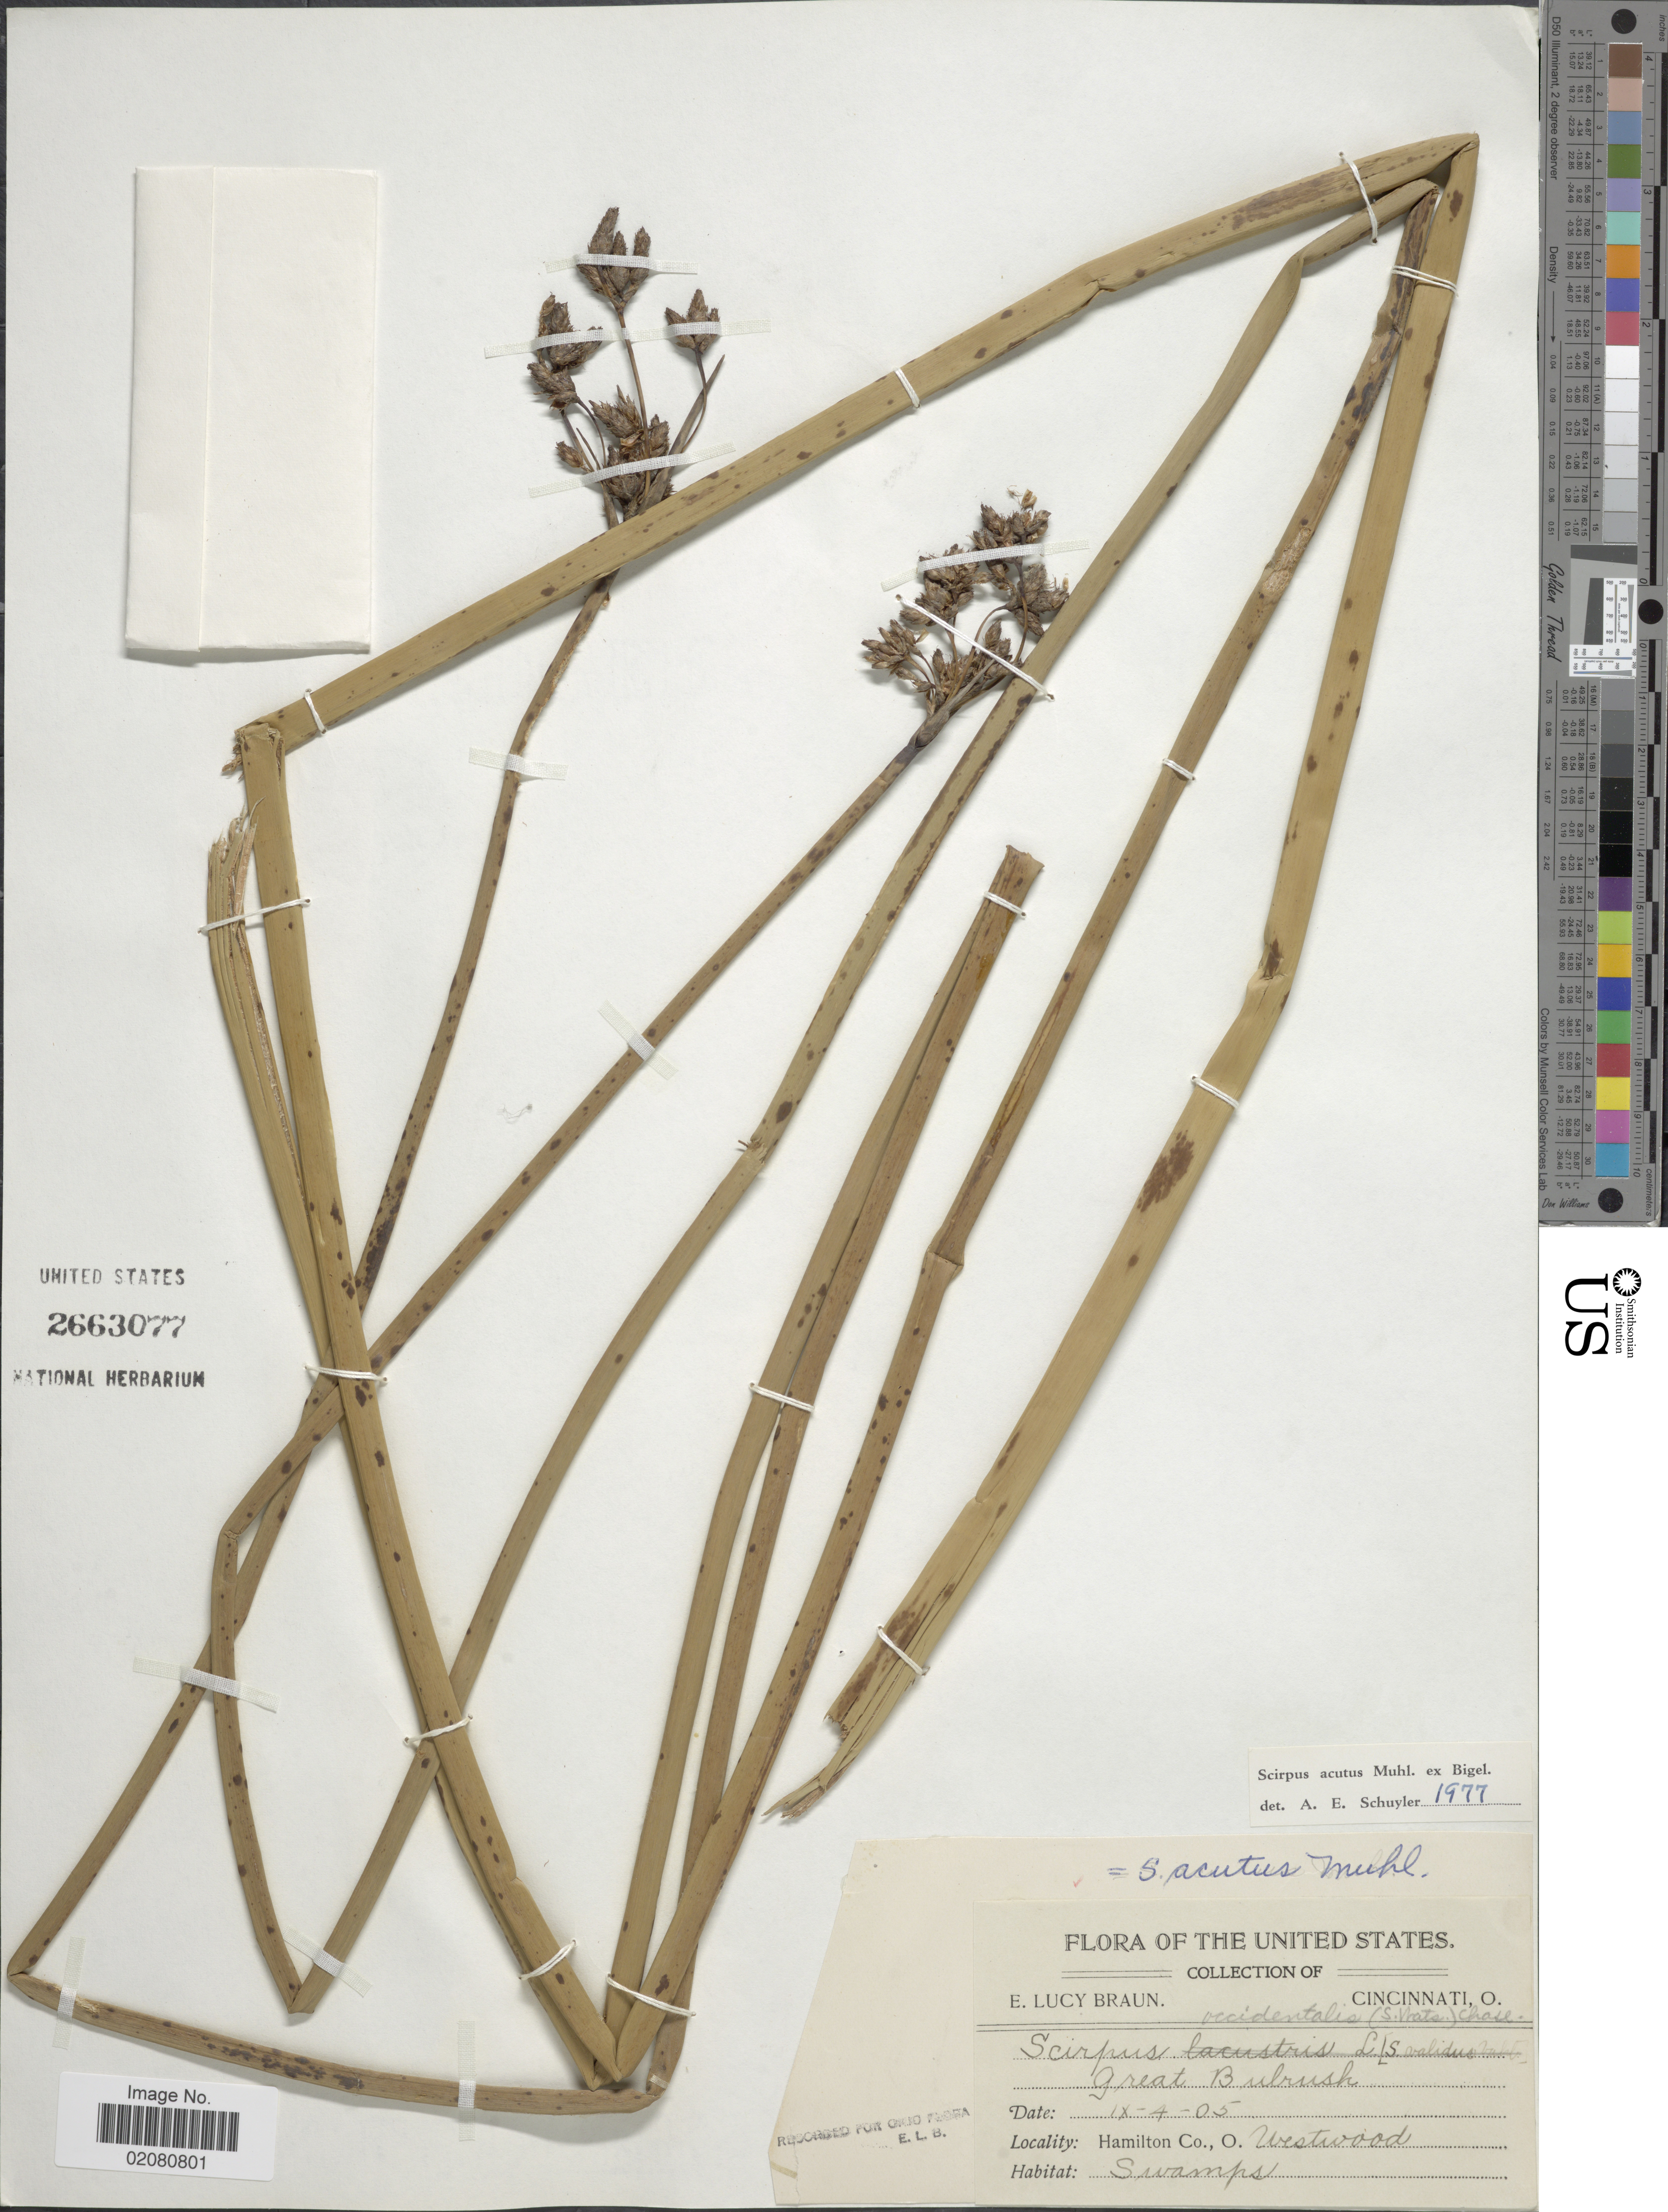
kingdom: Plantae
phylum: Tracheophyta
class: Liliopsida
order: Poales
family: Cyperaceae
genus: Schoenoplectus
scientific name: Schoenoplectus acutus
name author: (Muhl. ex Bigelow) Á. Löve & D. Löve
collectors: E. L. Braun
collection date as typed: Transcribed d/m/y: 4/9/5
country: United States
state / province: Ohio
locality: Hamilton Co., O. Westwood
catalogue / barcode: US 2663077